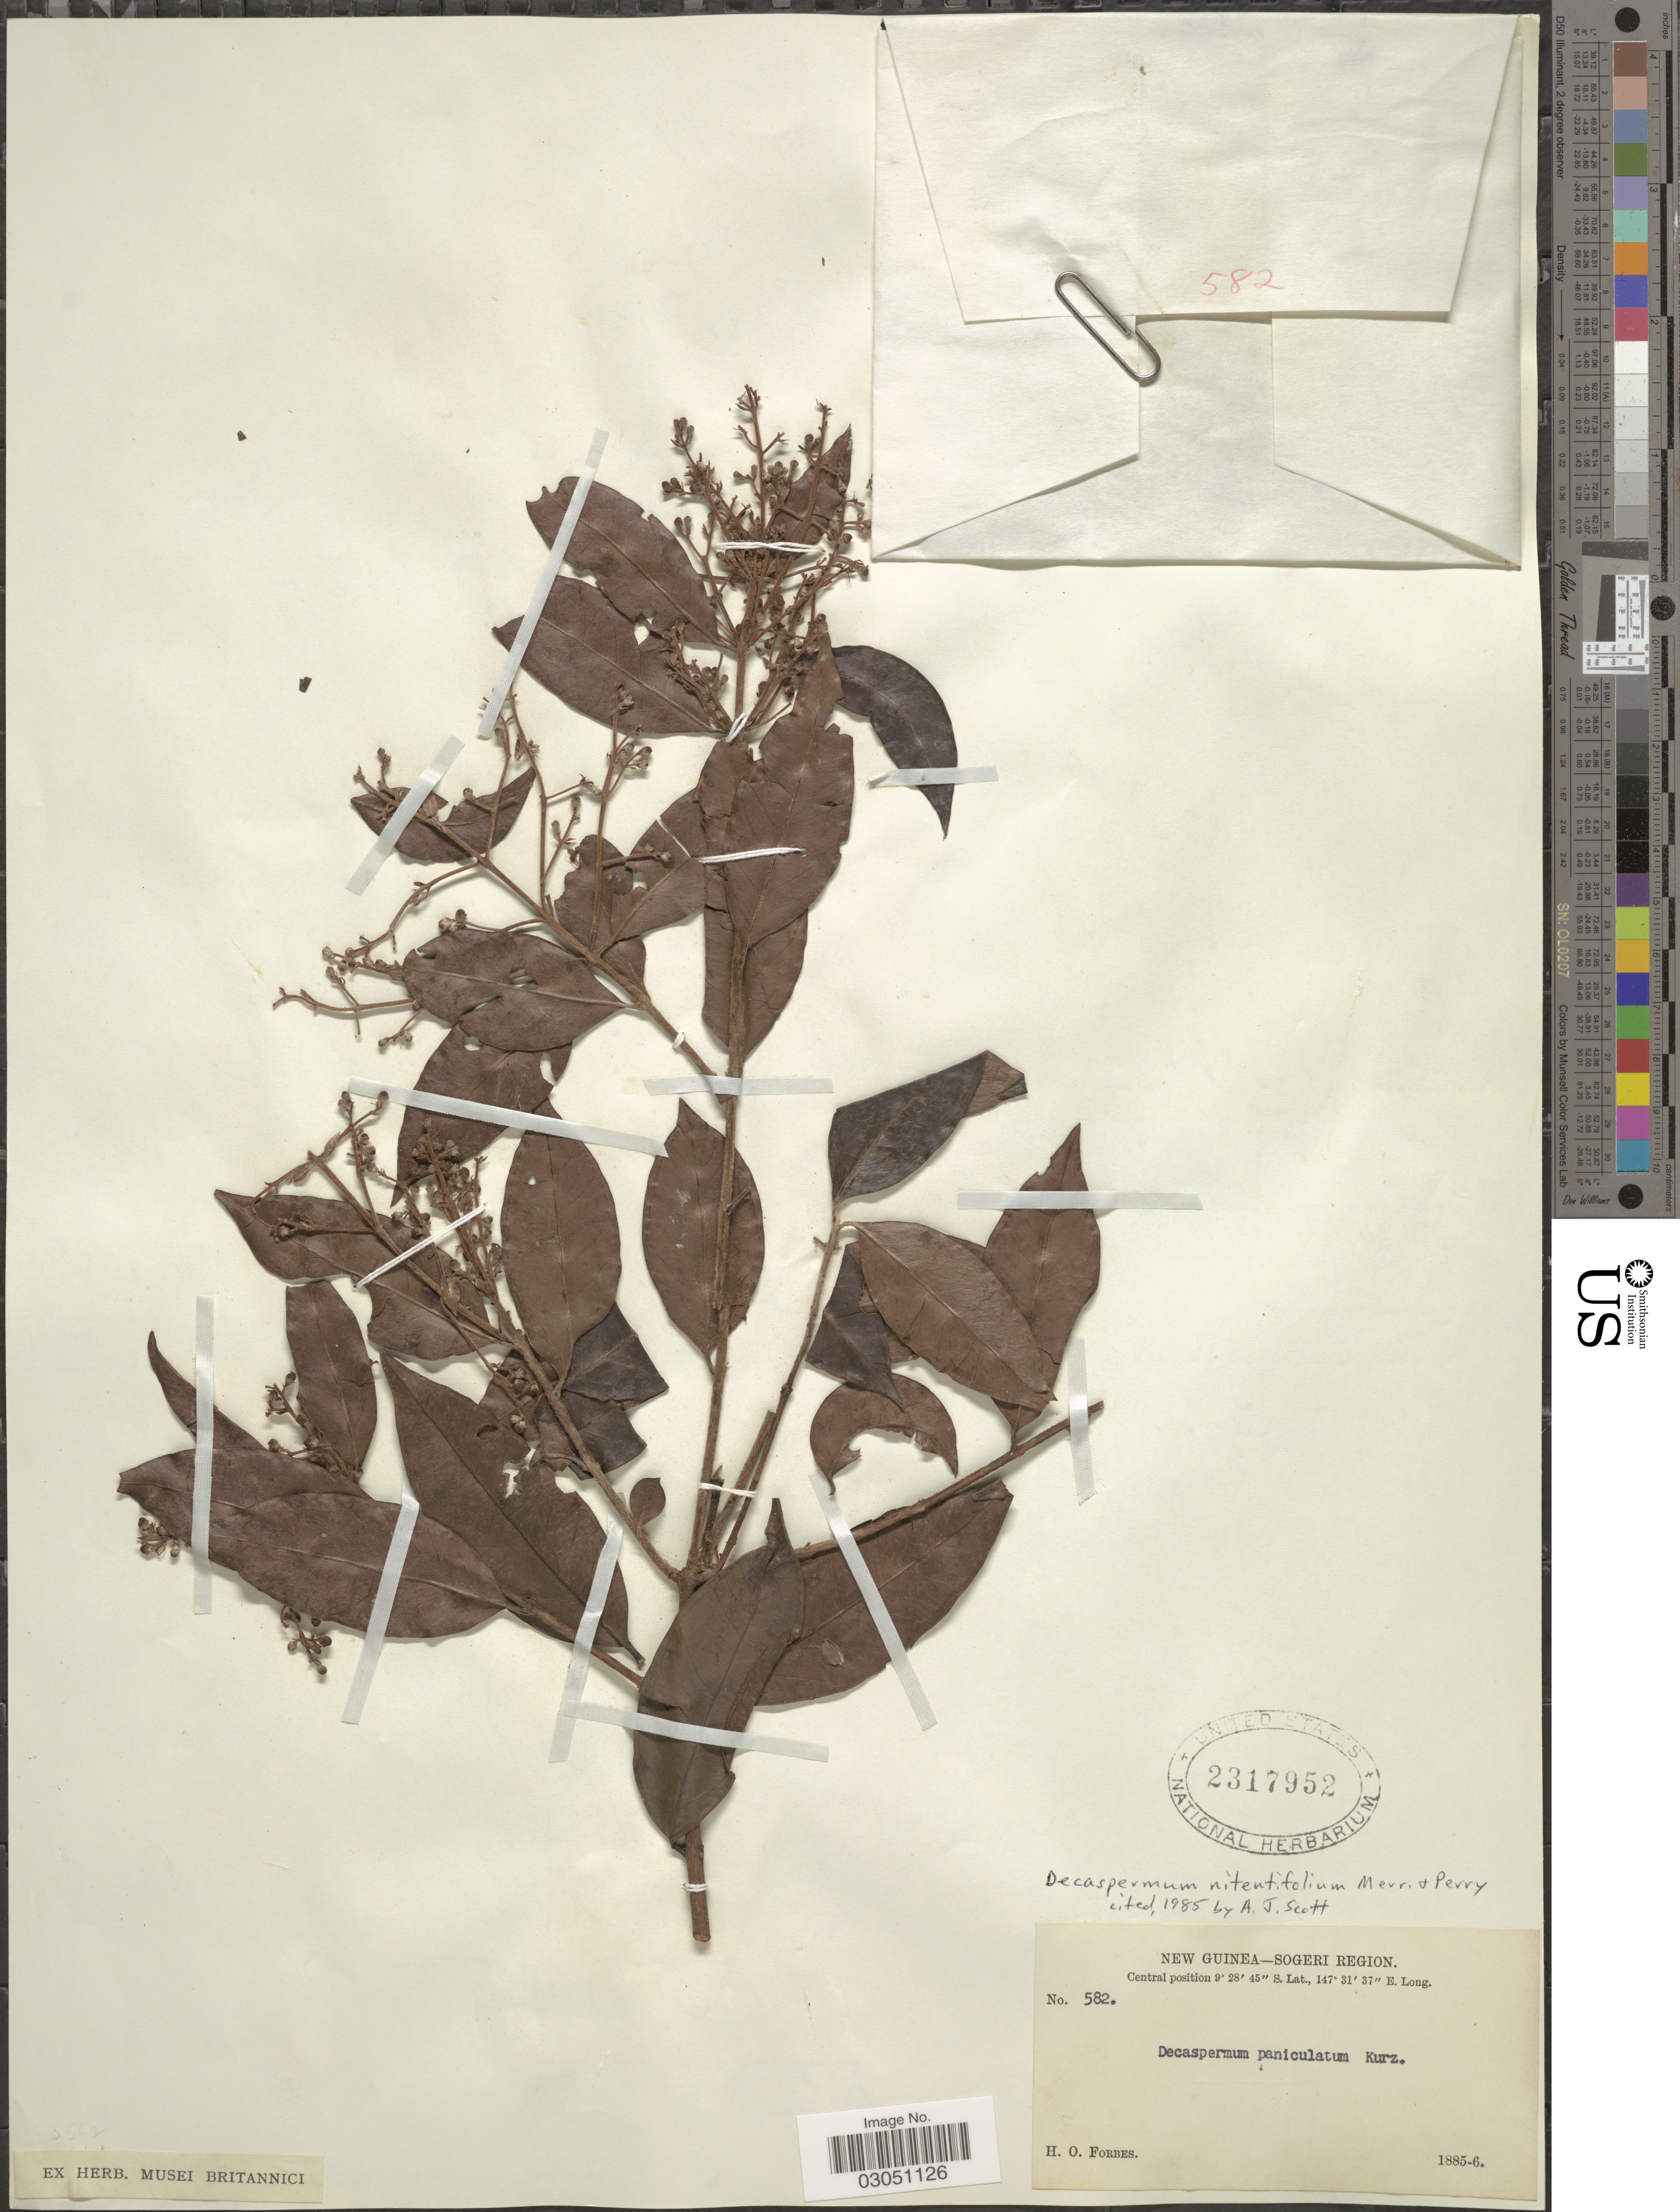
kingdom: Plantae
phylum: Tracheophyta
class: Magnoliopsida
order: Myrtales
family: Myrtaceae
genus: Decaspermum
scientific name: Decaspermum nitentifolium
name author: Merr. & L.M. Perry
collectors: H. O. Forbes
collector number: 582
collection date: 1885/1886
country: Papua New Guinea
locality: New Guinea - Sogeri Region.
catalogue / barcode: US 2317952